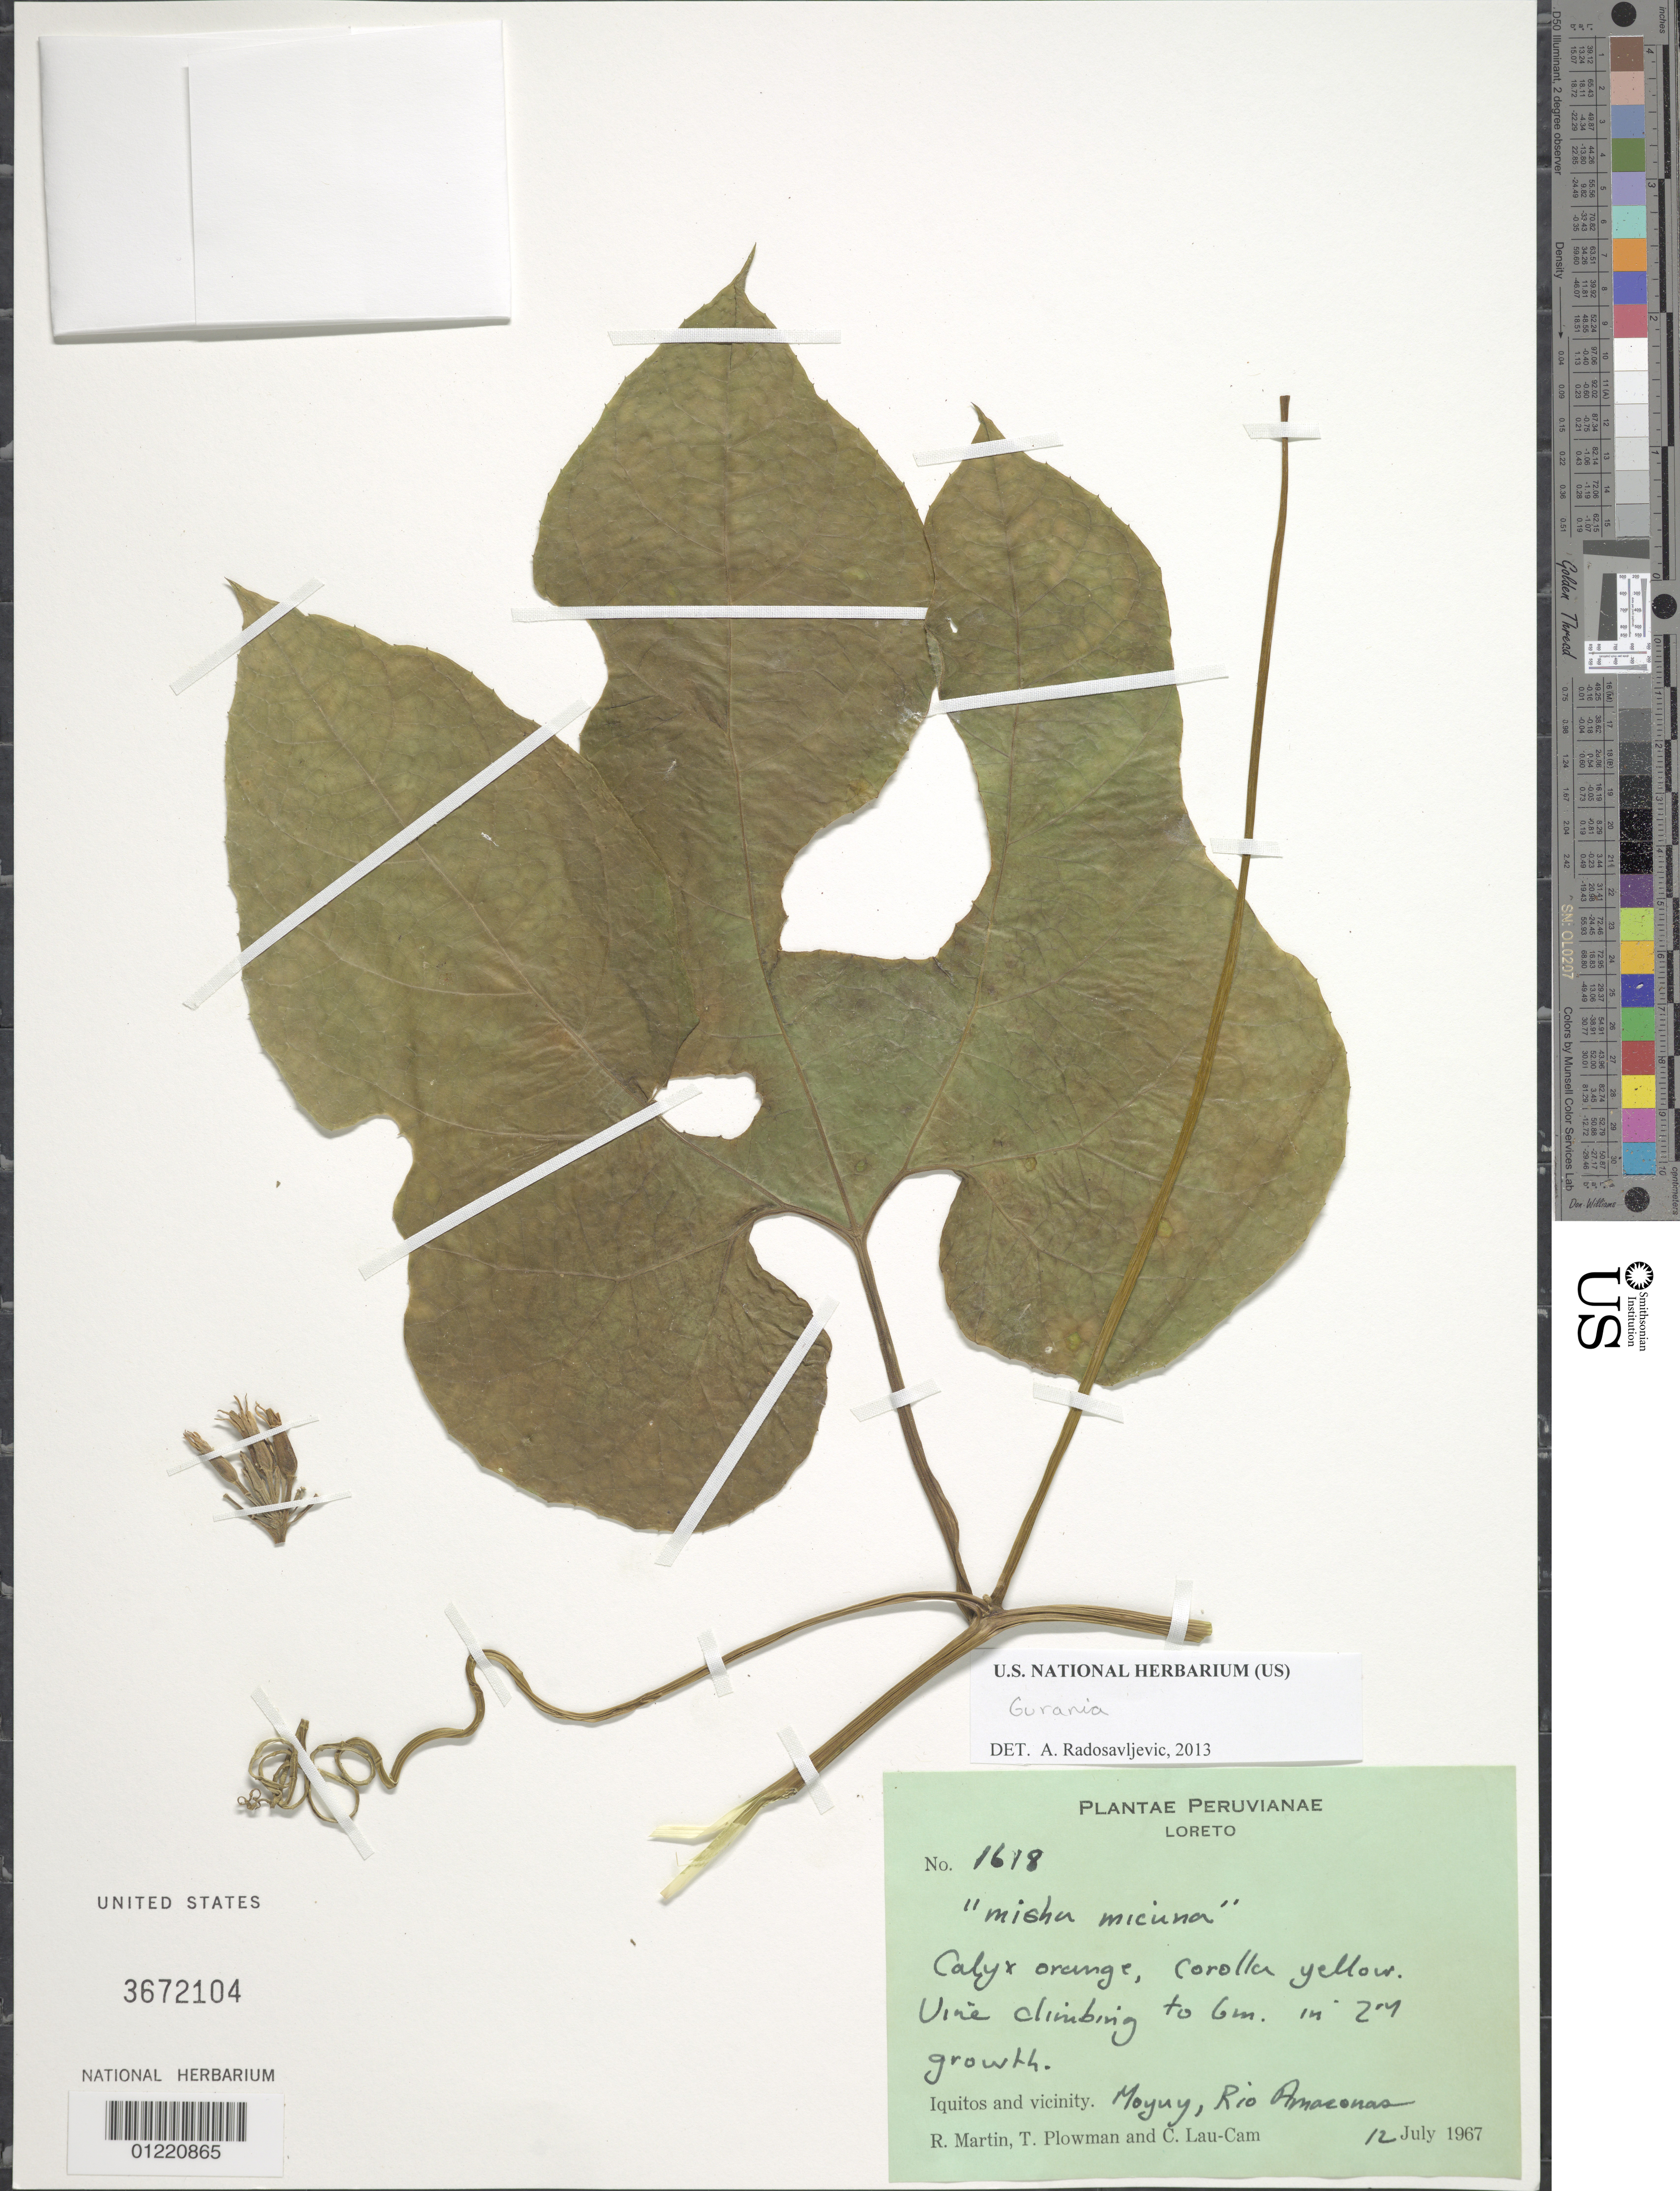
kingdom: Plantae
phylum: Tracheophyta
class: Magnoliopsida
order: Cucurbitales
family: Cucurbitaceae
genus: Gurania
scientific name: Gurania sp.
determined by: Radosavljevic, Aleksandar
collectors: R. Martin, T. Plowman & C. Lau-cam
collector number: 1618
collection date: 1967-07-12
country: Peru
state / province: Loreto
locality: Iquitos and vicinity. Moyuy, Rio Amazonas.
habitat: Secondary growth.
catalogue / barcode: US 3672104